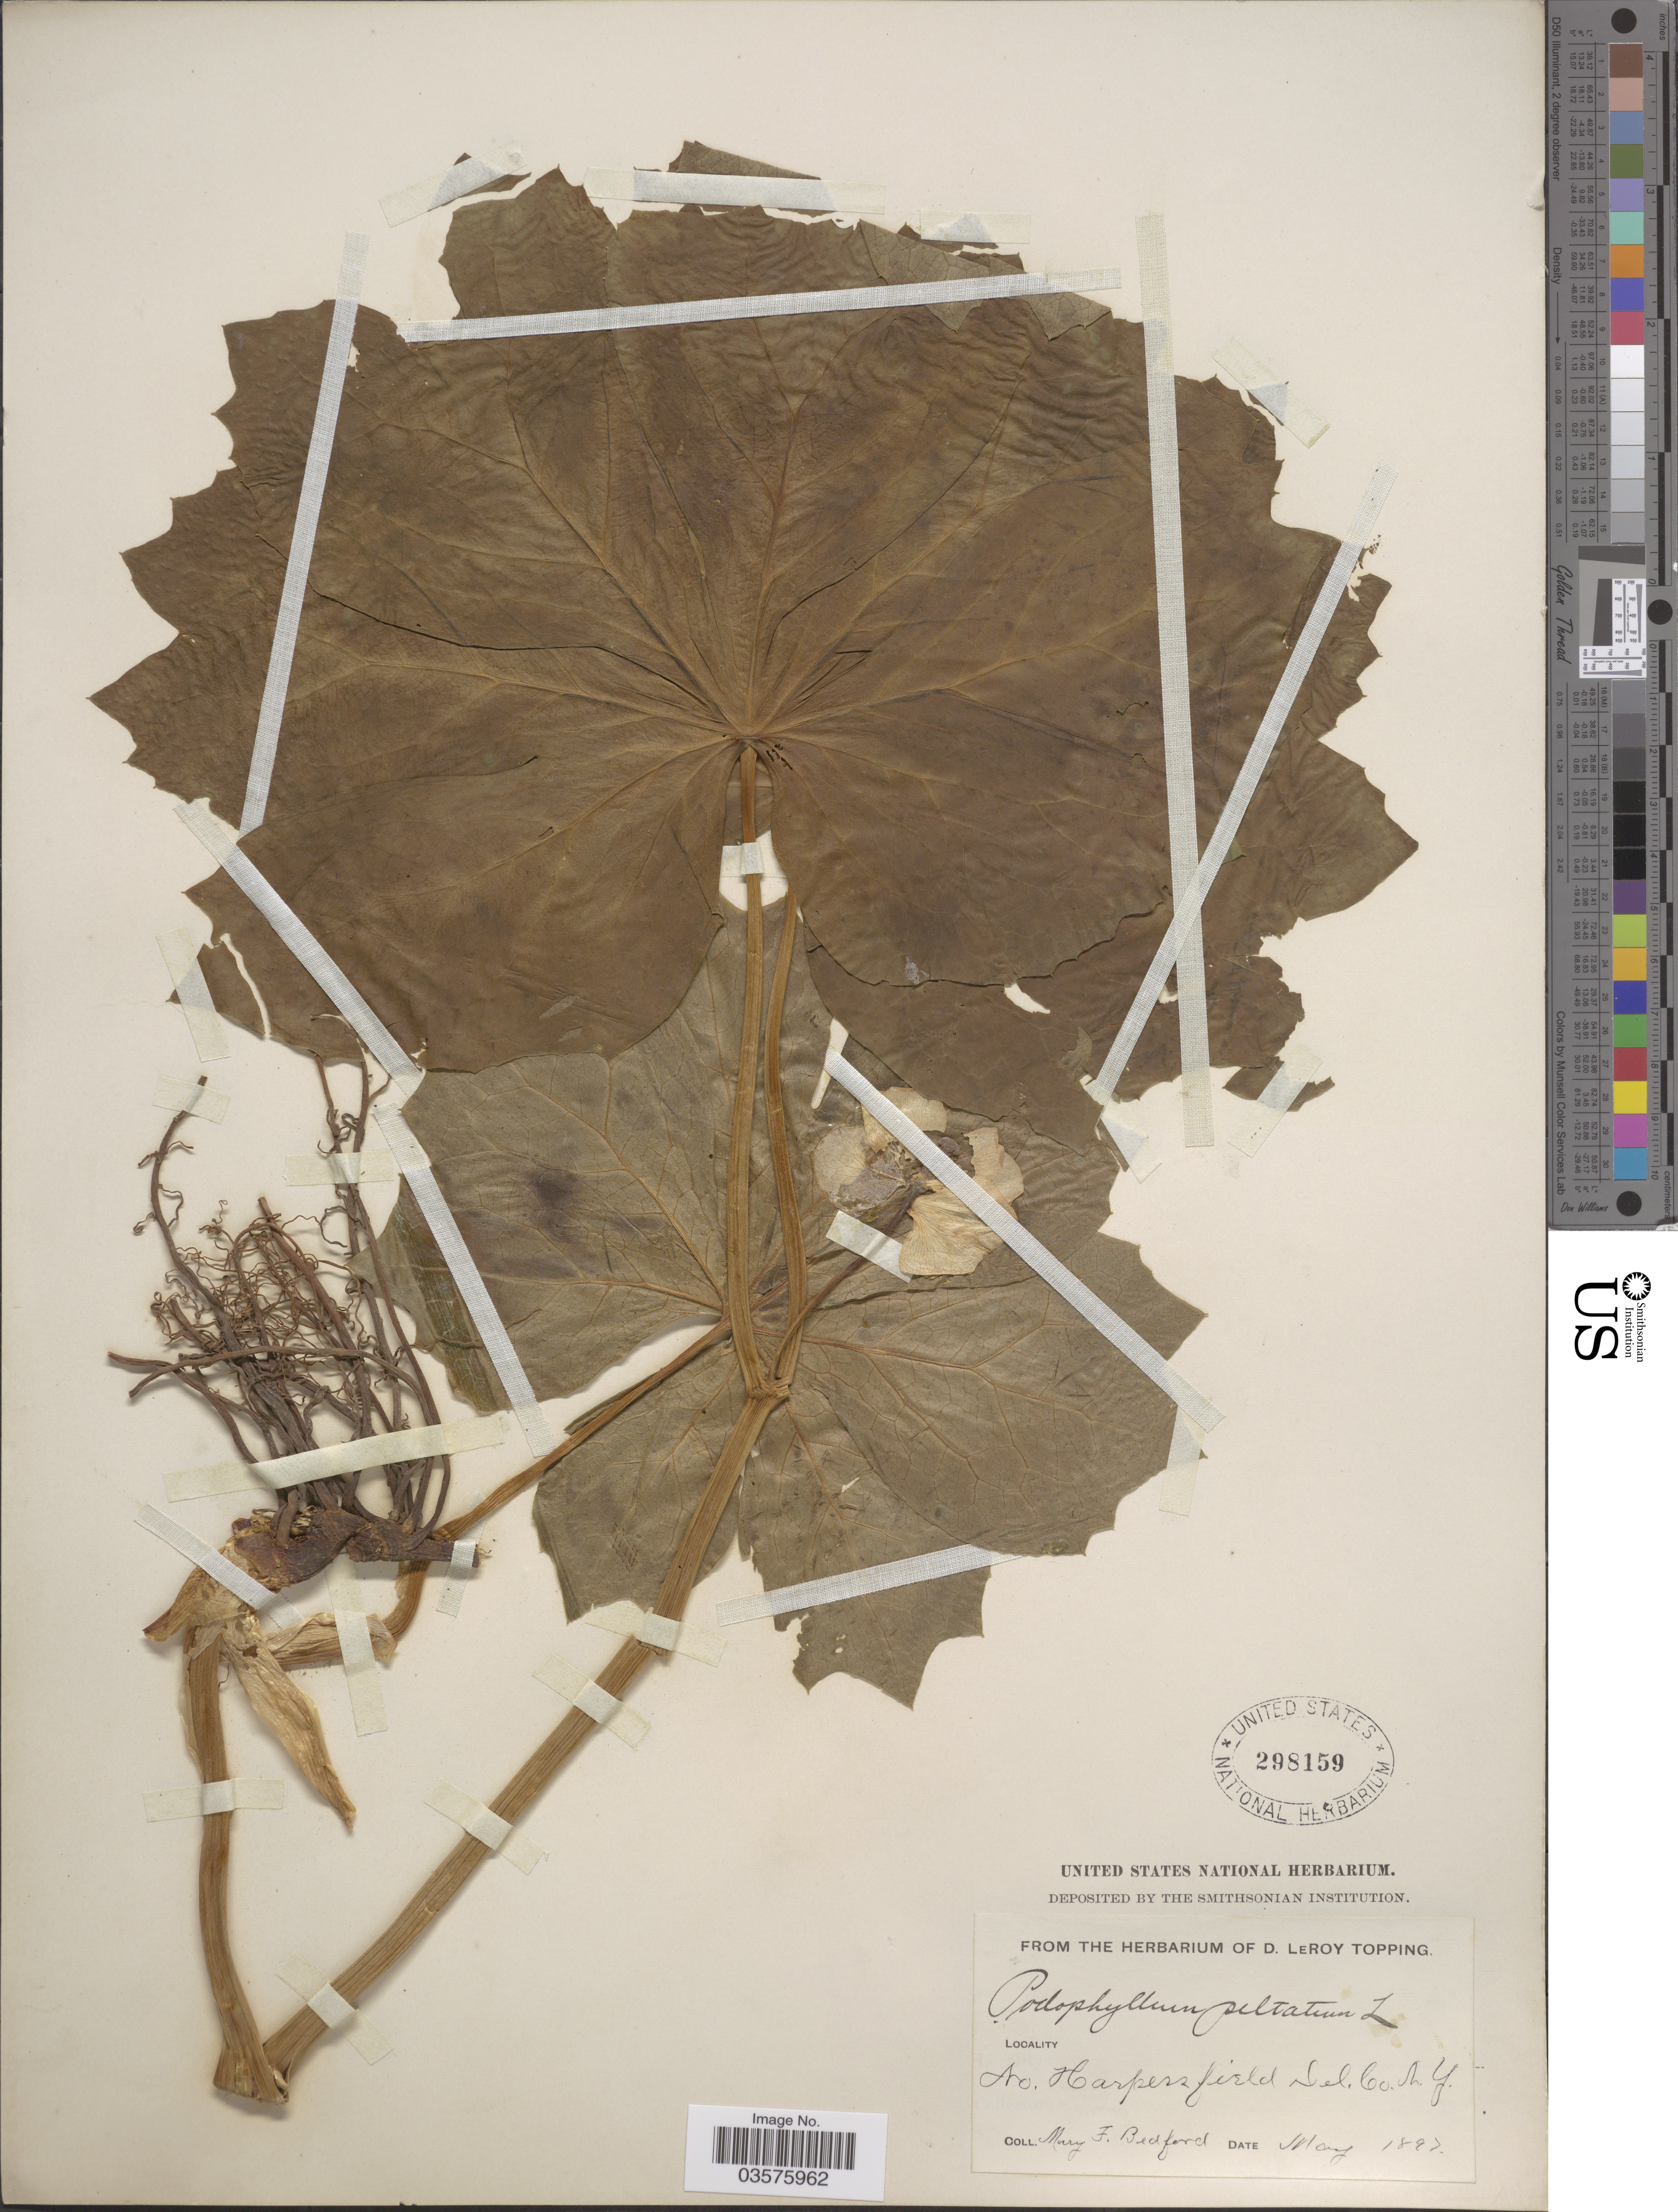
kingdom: Plantae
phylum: Tracheophyta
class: Magnoliopsida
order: Ranunculales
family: Berberidaceae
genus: Podophyllum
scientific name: Podophyllum peltatum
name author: L.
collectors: M. Bedford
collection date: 1897-05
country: United States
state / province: New York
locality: No. Harpers field Del Co.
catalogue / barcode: US 298159